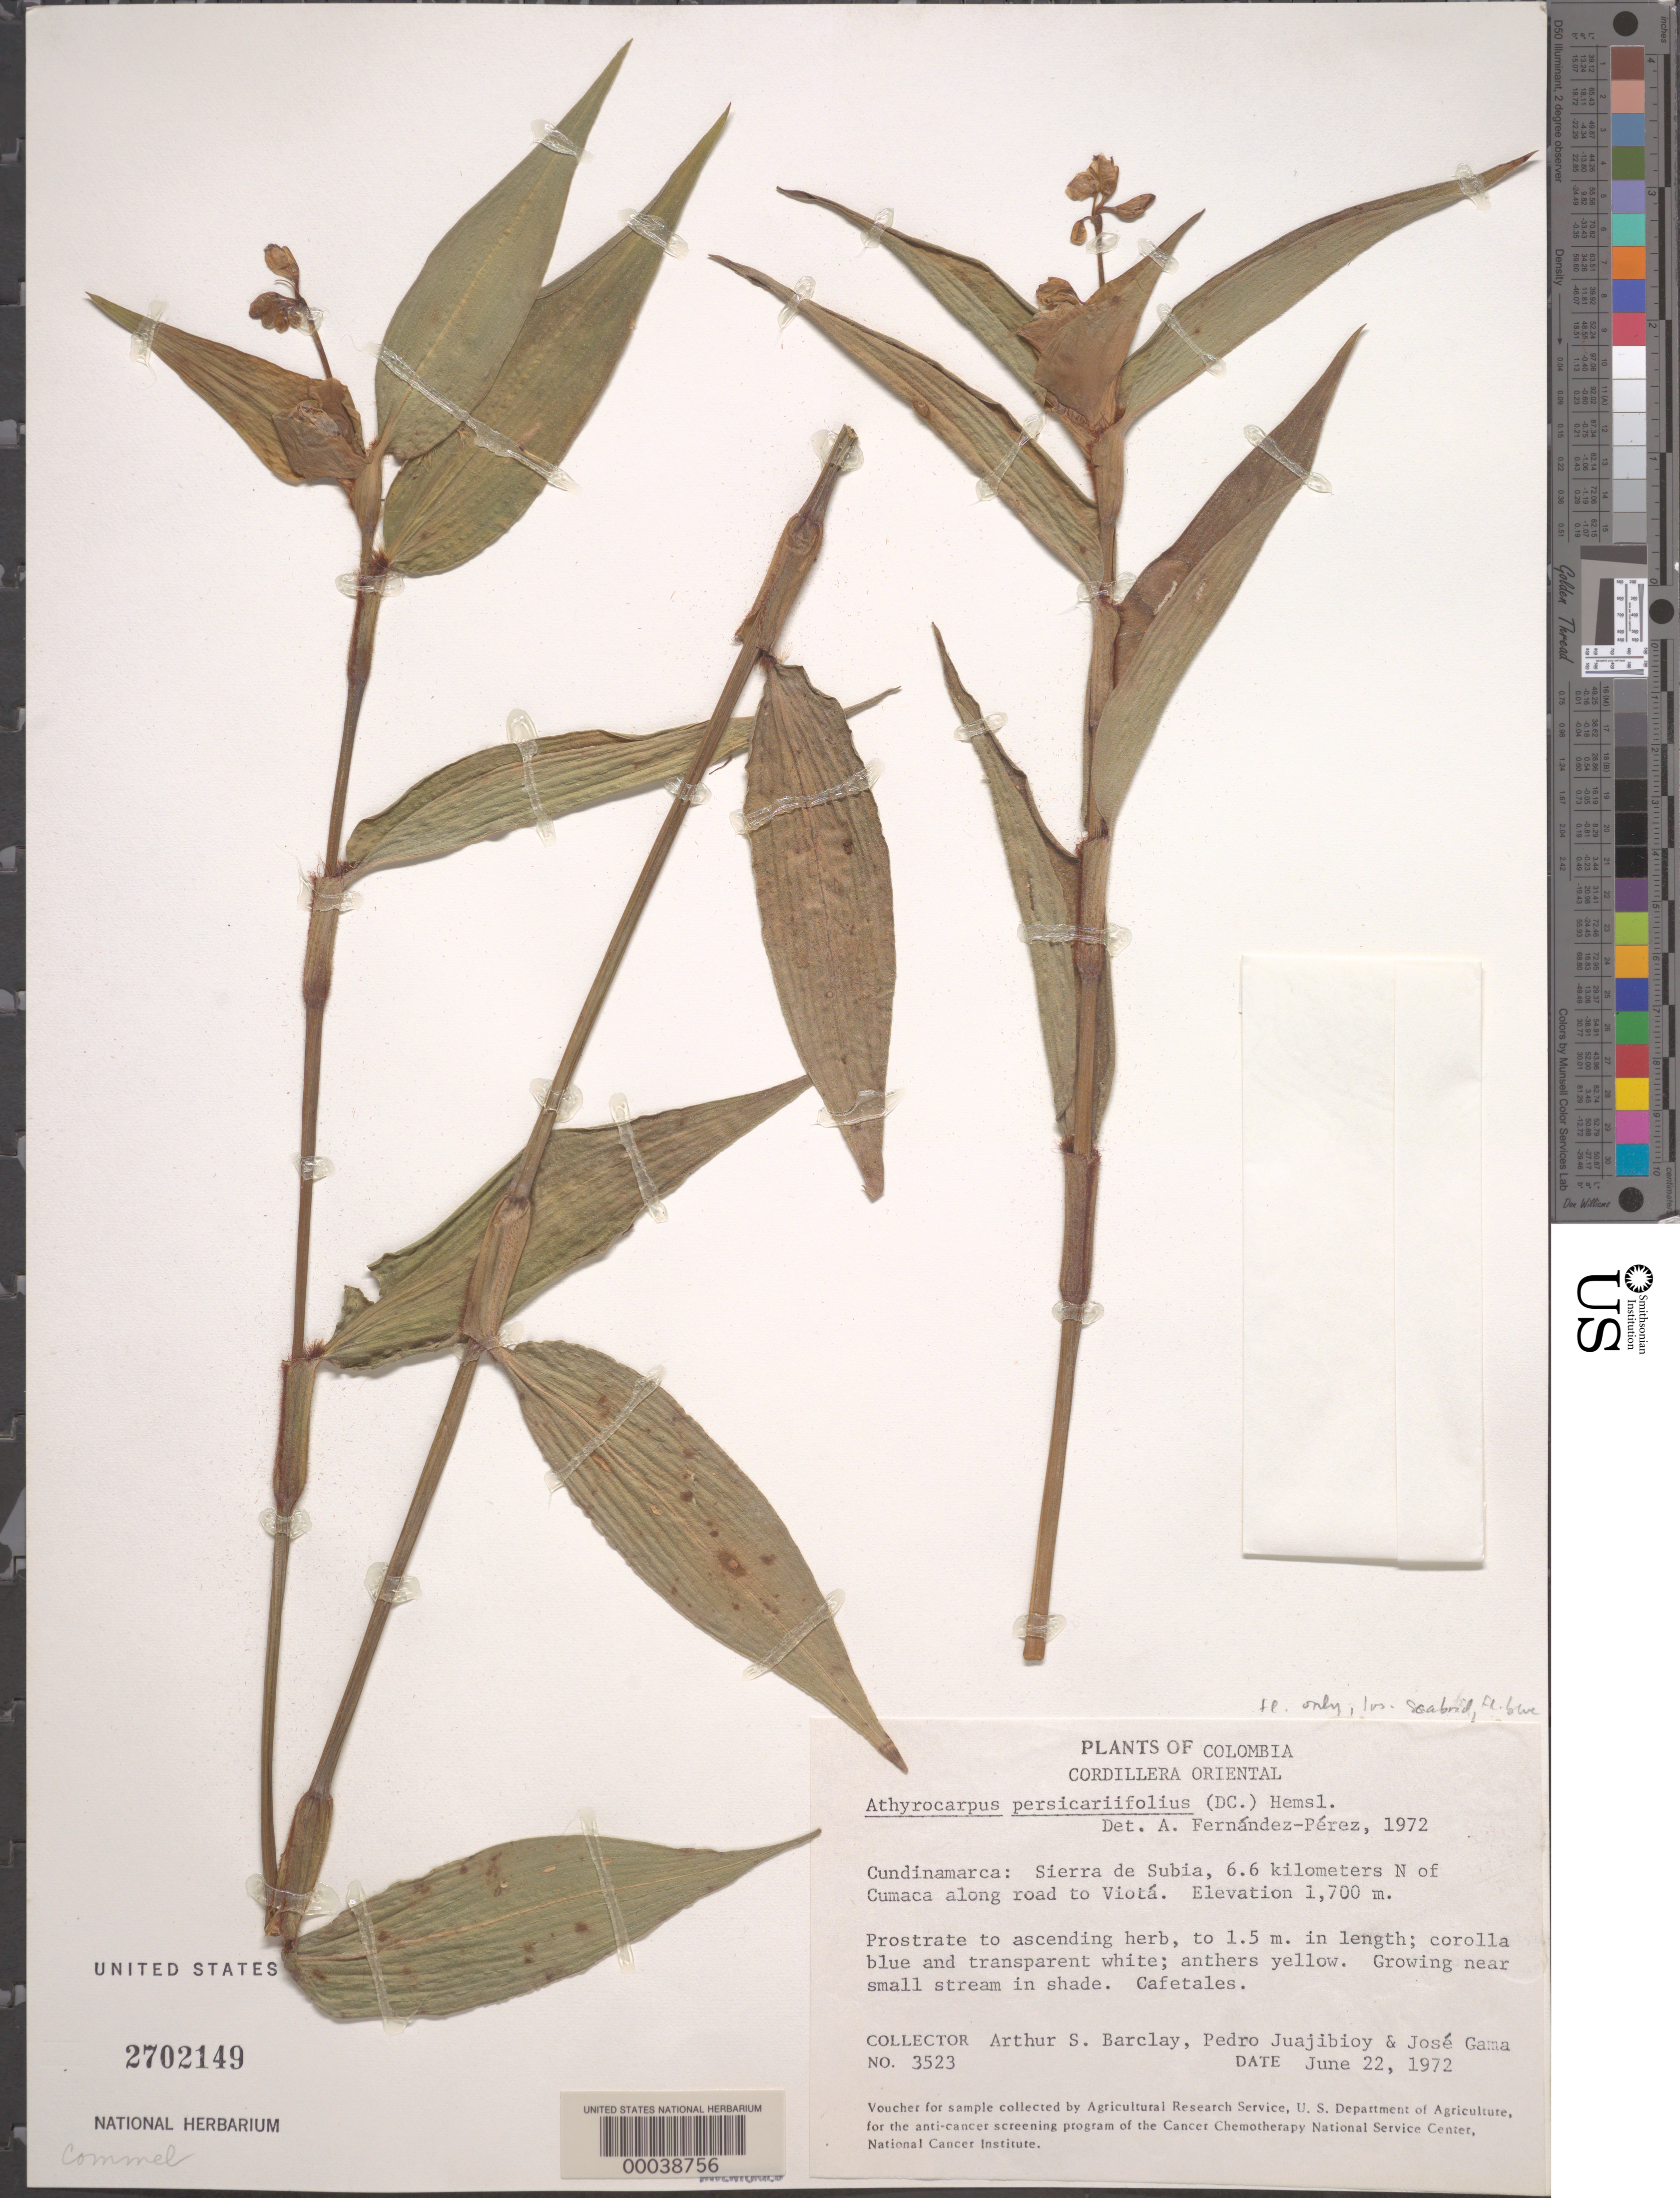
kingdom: Plantae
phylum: Tracheophyta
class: Liliopsida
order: Commelinales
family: Commelinaceae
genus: Commelina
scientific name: Commelina obliqua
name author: Vahl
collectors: A. S. Barclay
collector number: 3523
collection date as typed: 22 Jun 1972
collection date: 1972-06-22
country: Colombia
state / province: Cundinamarca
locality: Sierra de Subia; N of Cumaca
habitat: Shade; near small stream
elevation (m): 1700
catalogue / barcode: US 2702149